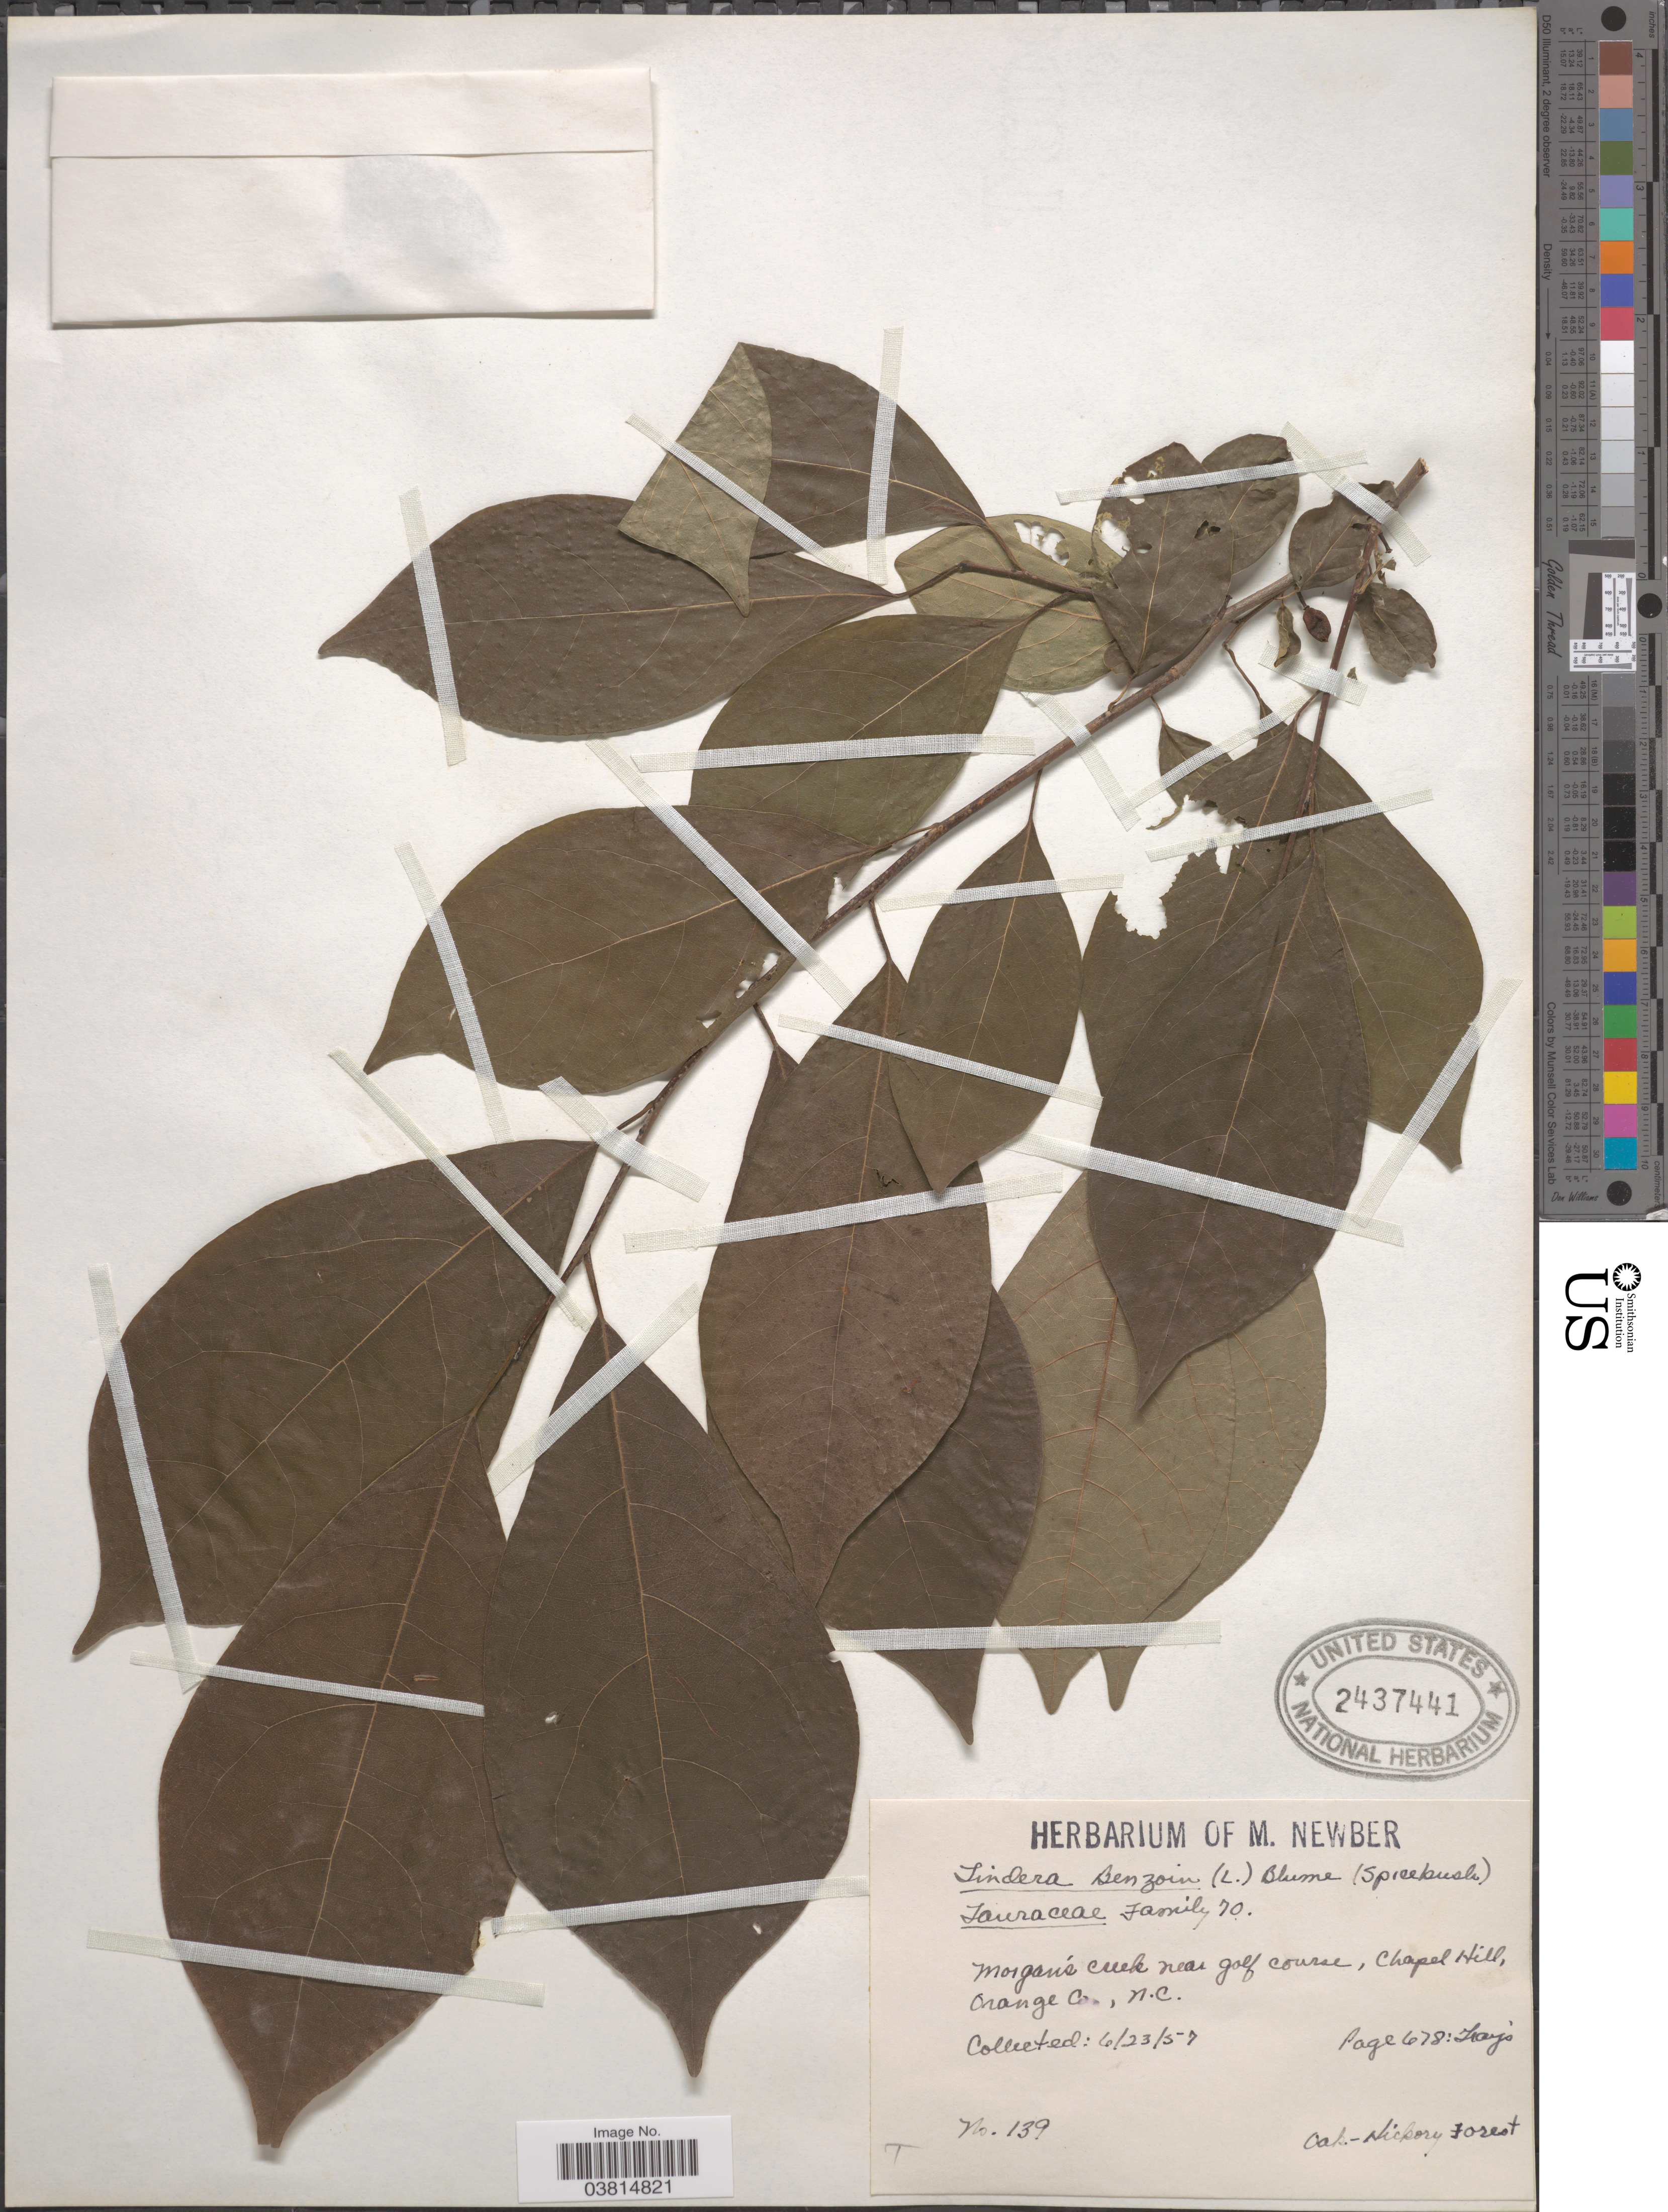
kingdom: Plantae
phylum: Tracheophyta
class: Magnoliopsida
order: Laurales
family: Lauraceae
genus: Lindera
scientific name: Lindera benzoin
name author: (L.) Blume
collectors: M. Newber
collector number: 139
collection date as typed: Transcribed d/m/y: 23/6/57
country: United States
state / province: North Carolina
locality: Morgan's Creek near Golf Course, Chapel Hill, Orange Co.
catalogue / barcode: US 2437441